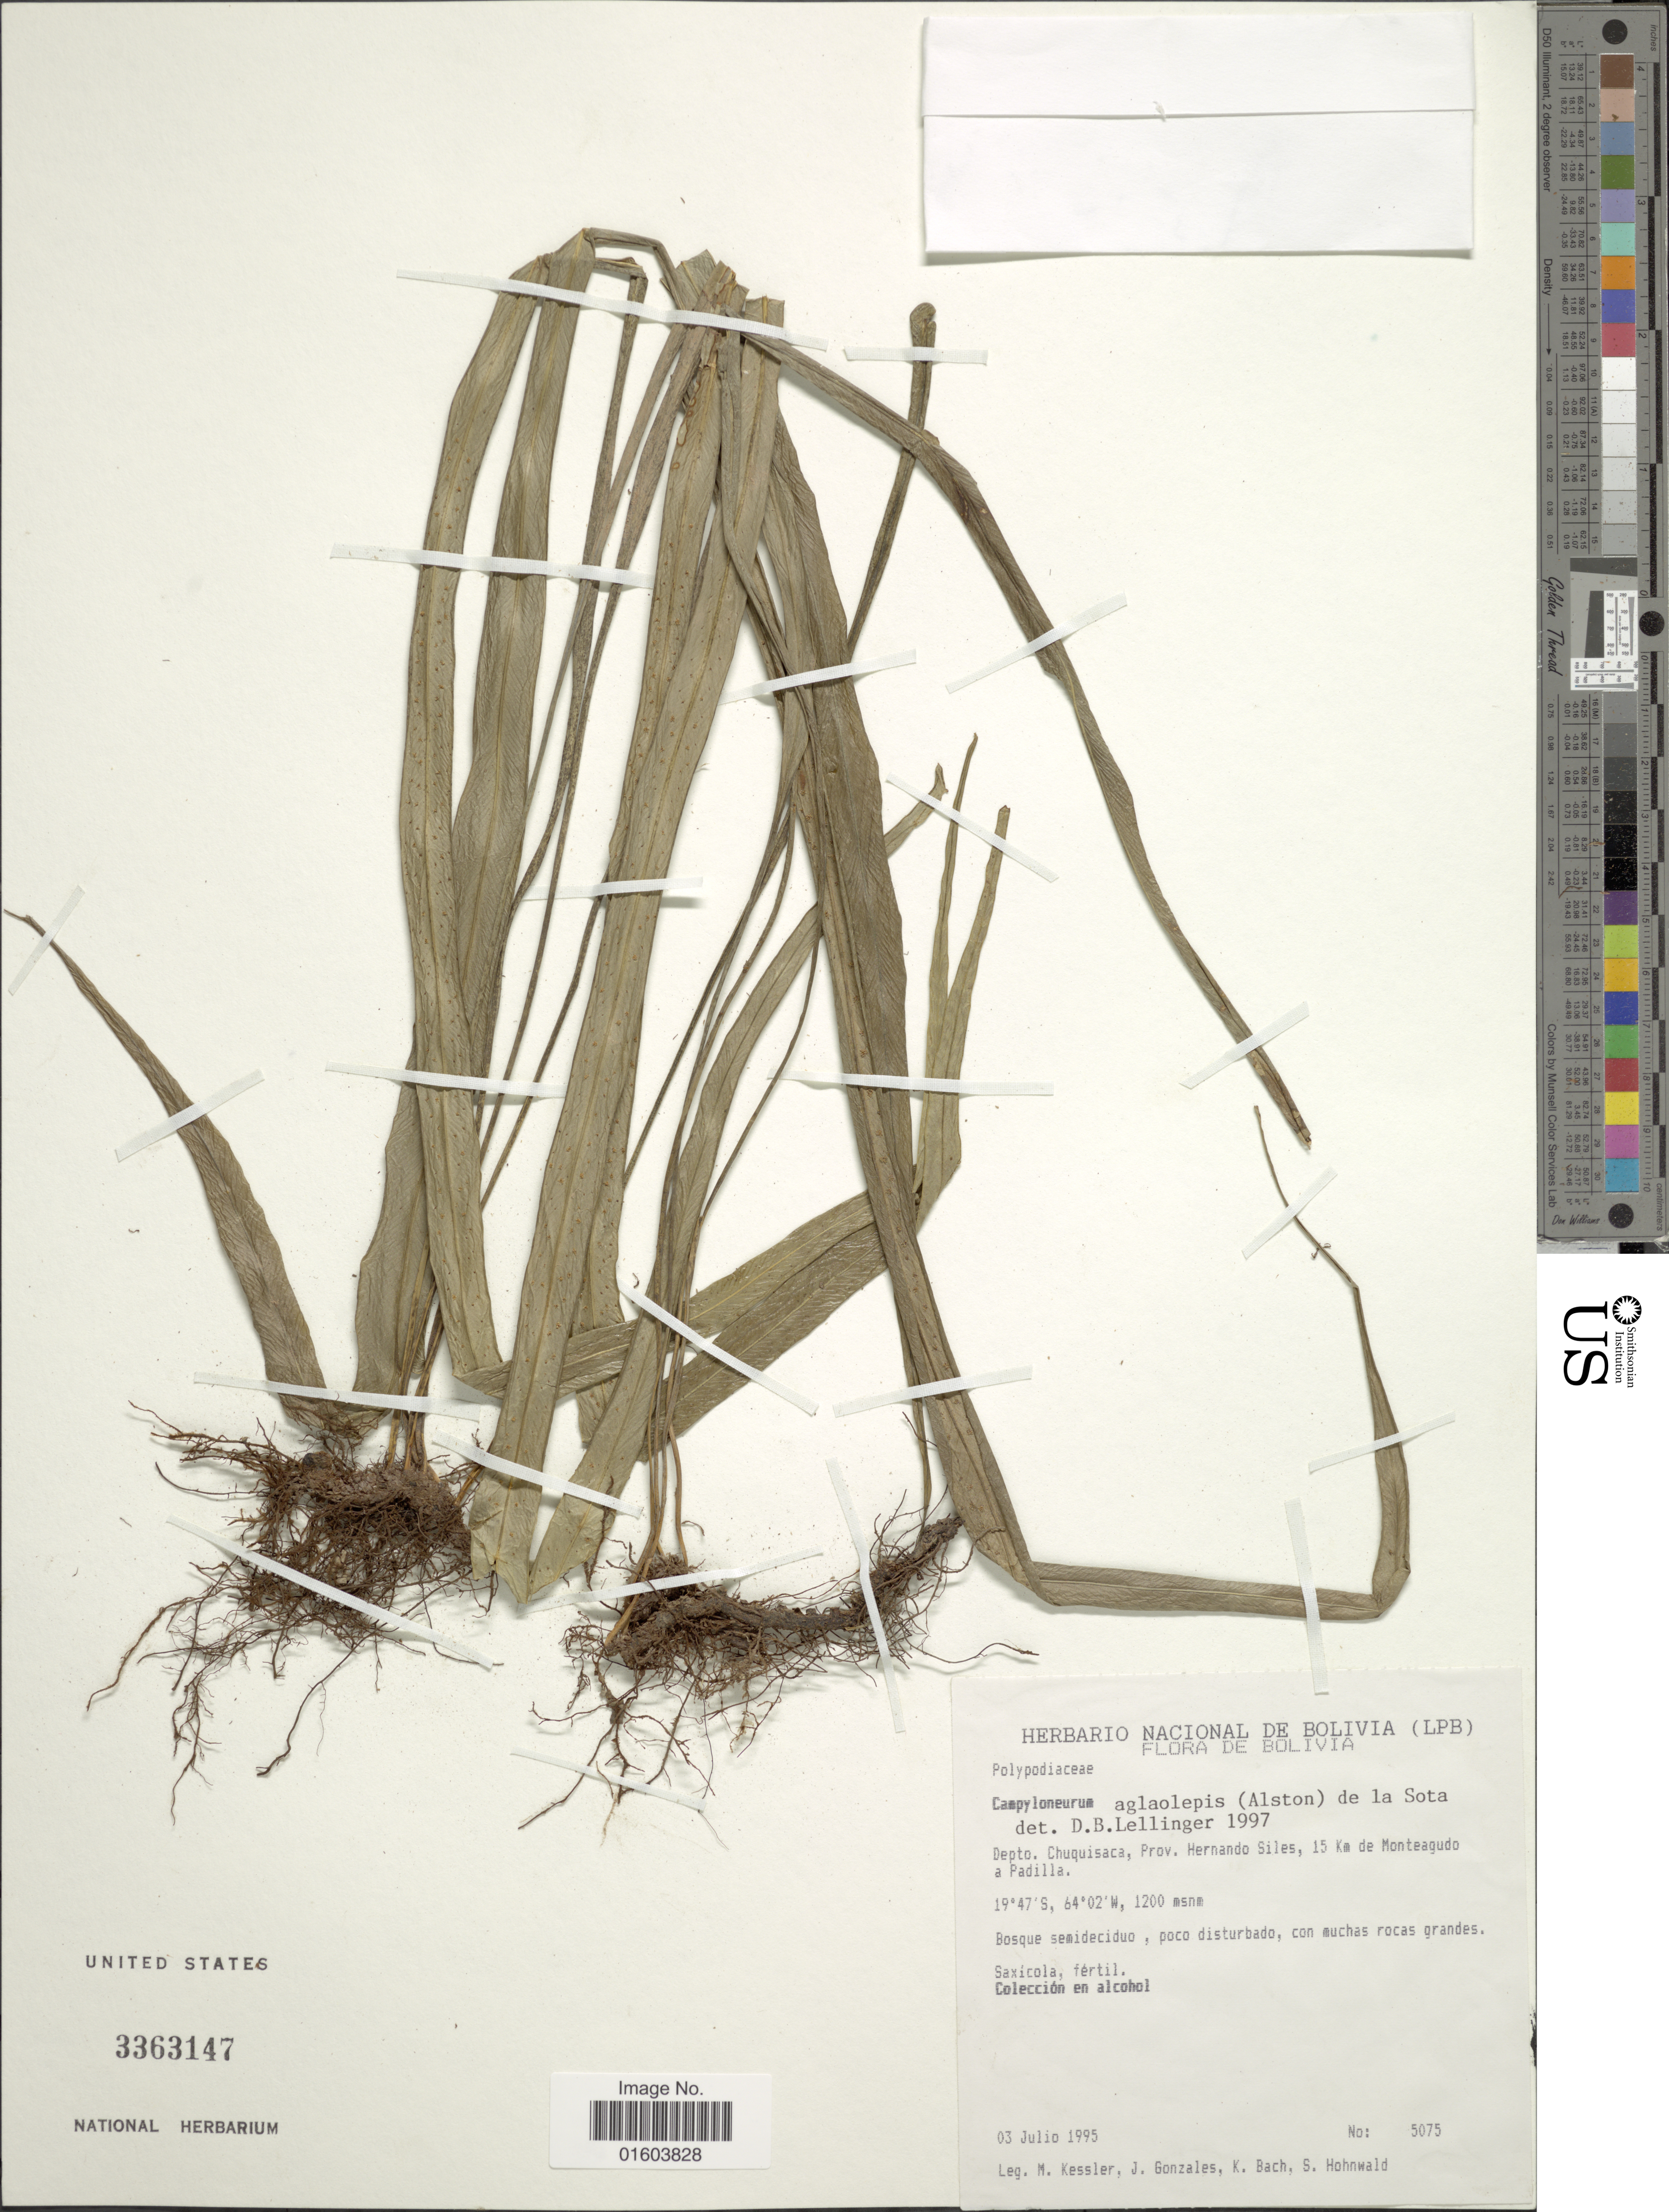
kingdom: Plantae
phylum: Tracheophyta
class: Polypodiopsida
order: Polypodiales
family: Polypodiaceae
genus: Campyloneurum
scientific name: Campyloneurum aglaolepis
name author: (Alston) Sota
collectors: M. Kessler, J. Gonzales, K. Bach & S. Hohnwald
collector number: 5075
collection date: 1995-07-03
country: Bolivia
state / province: Chuquisaca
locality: Depto. Chuquisaca, Prov. Hernando Siles, 15 Km de Montegudo a Padilla.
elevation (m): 1200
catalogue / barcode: US 3363147